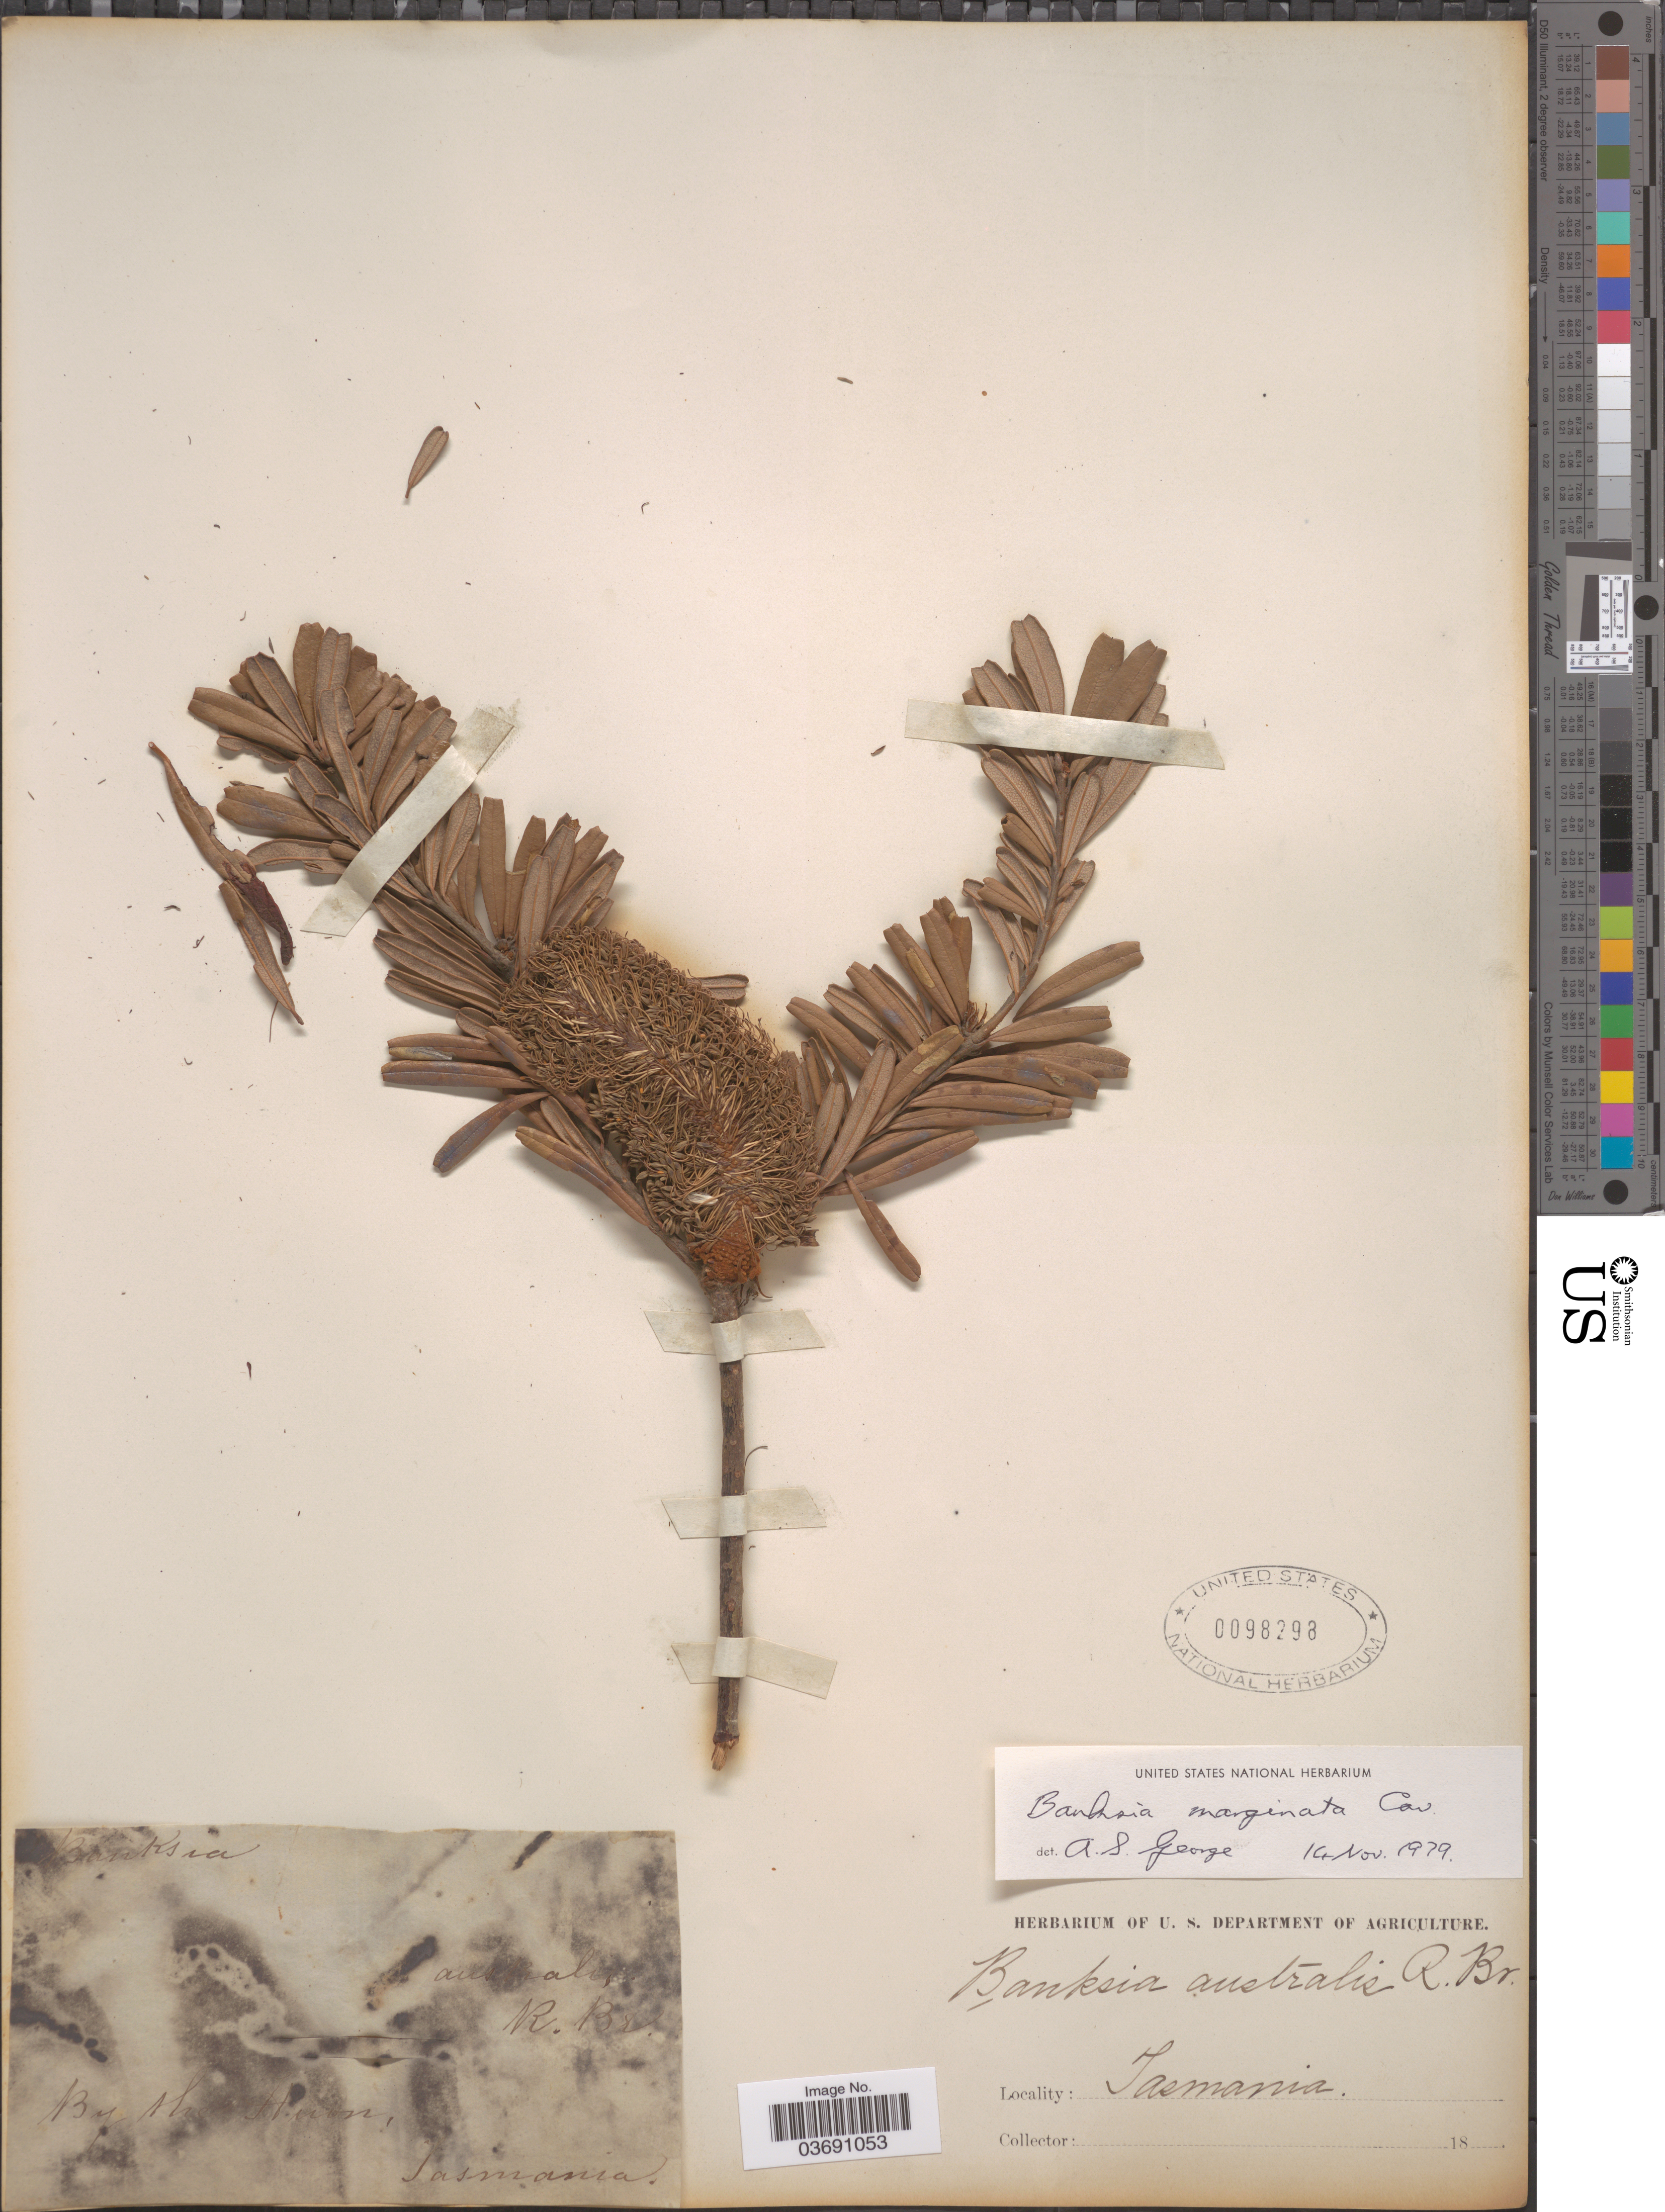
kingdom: Plantae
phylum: Tracheophyta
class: Magnoliopsida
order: Proteales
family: Proteaceae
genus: Banksia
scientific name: Banksia marginata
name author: Cav.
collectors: ex herb. U. S. Department of Agriculture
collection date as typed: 18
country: Australia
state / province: Tasmania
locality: By the Huon.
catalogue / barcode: US 98298